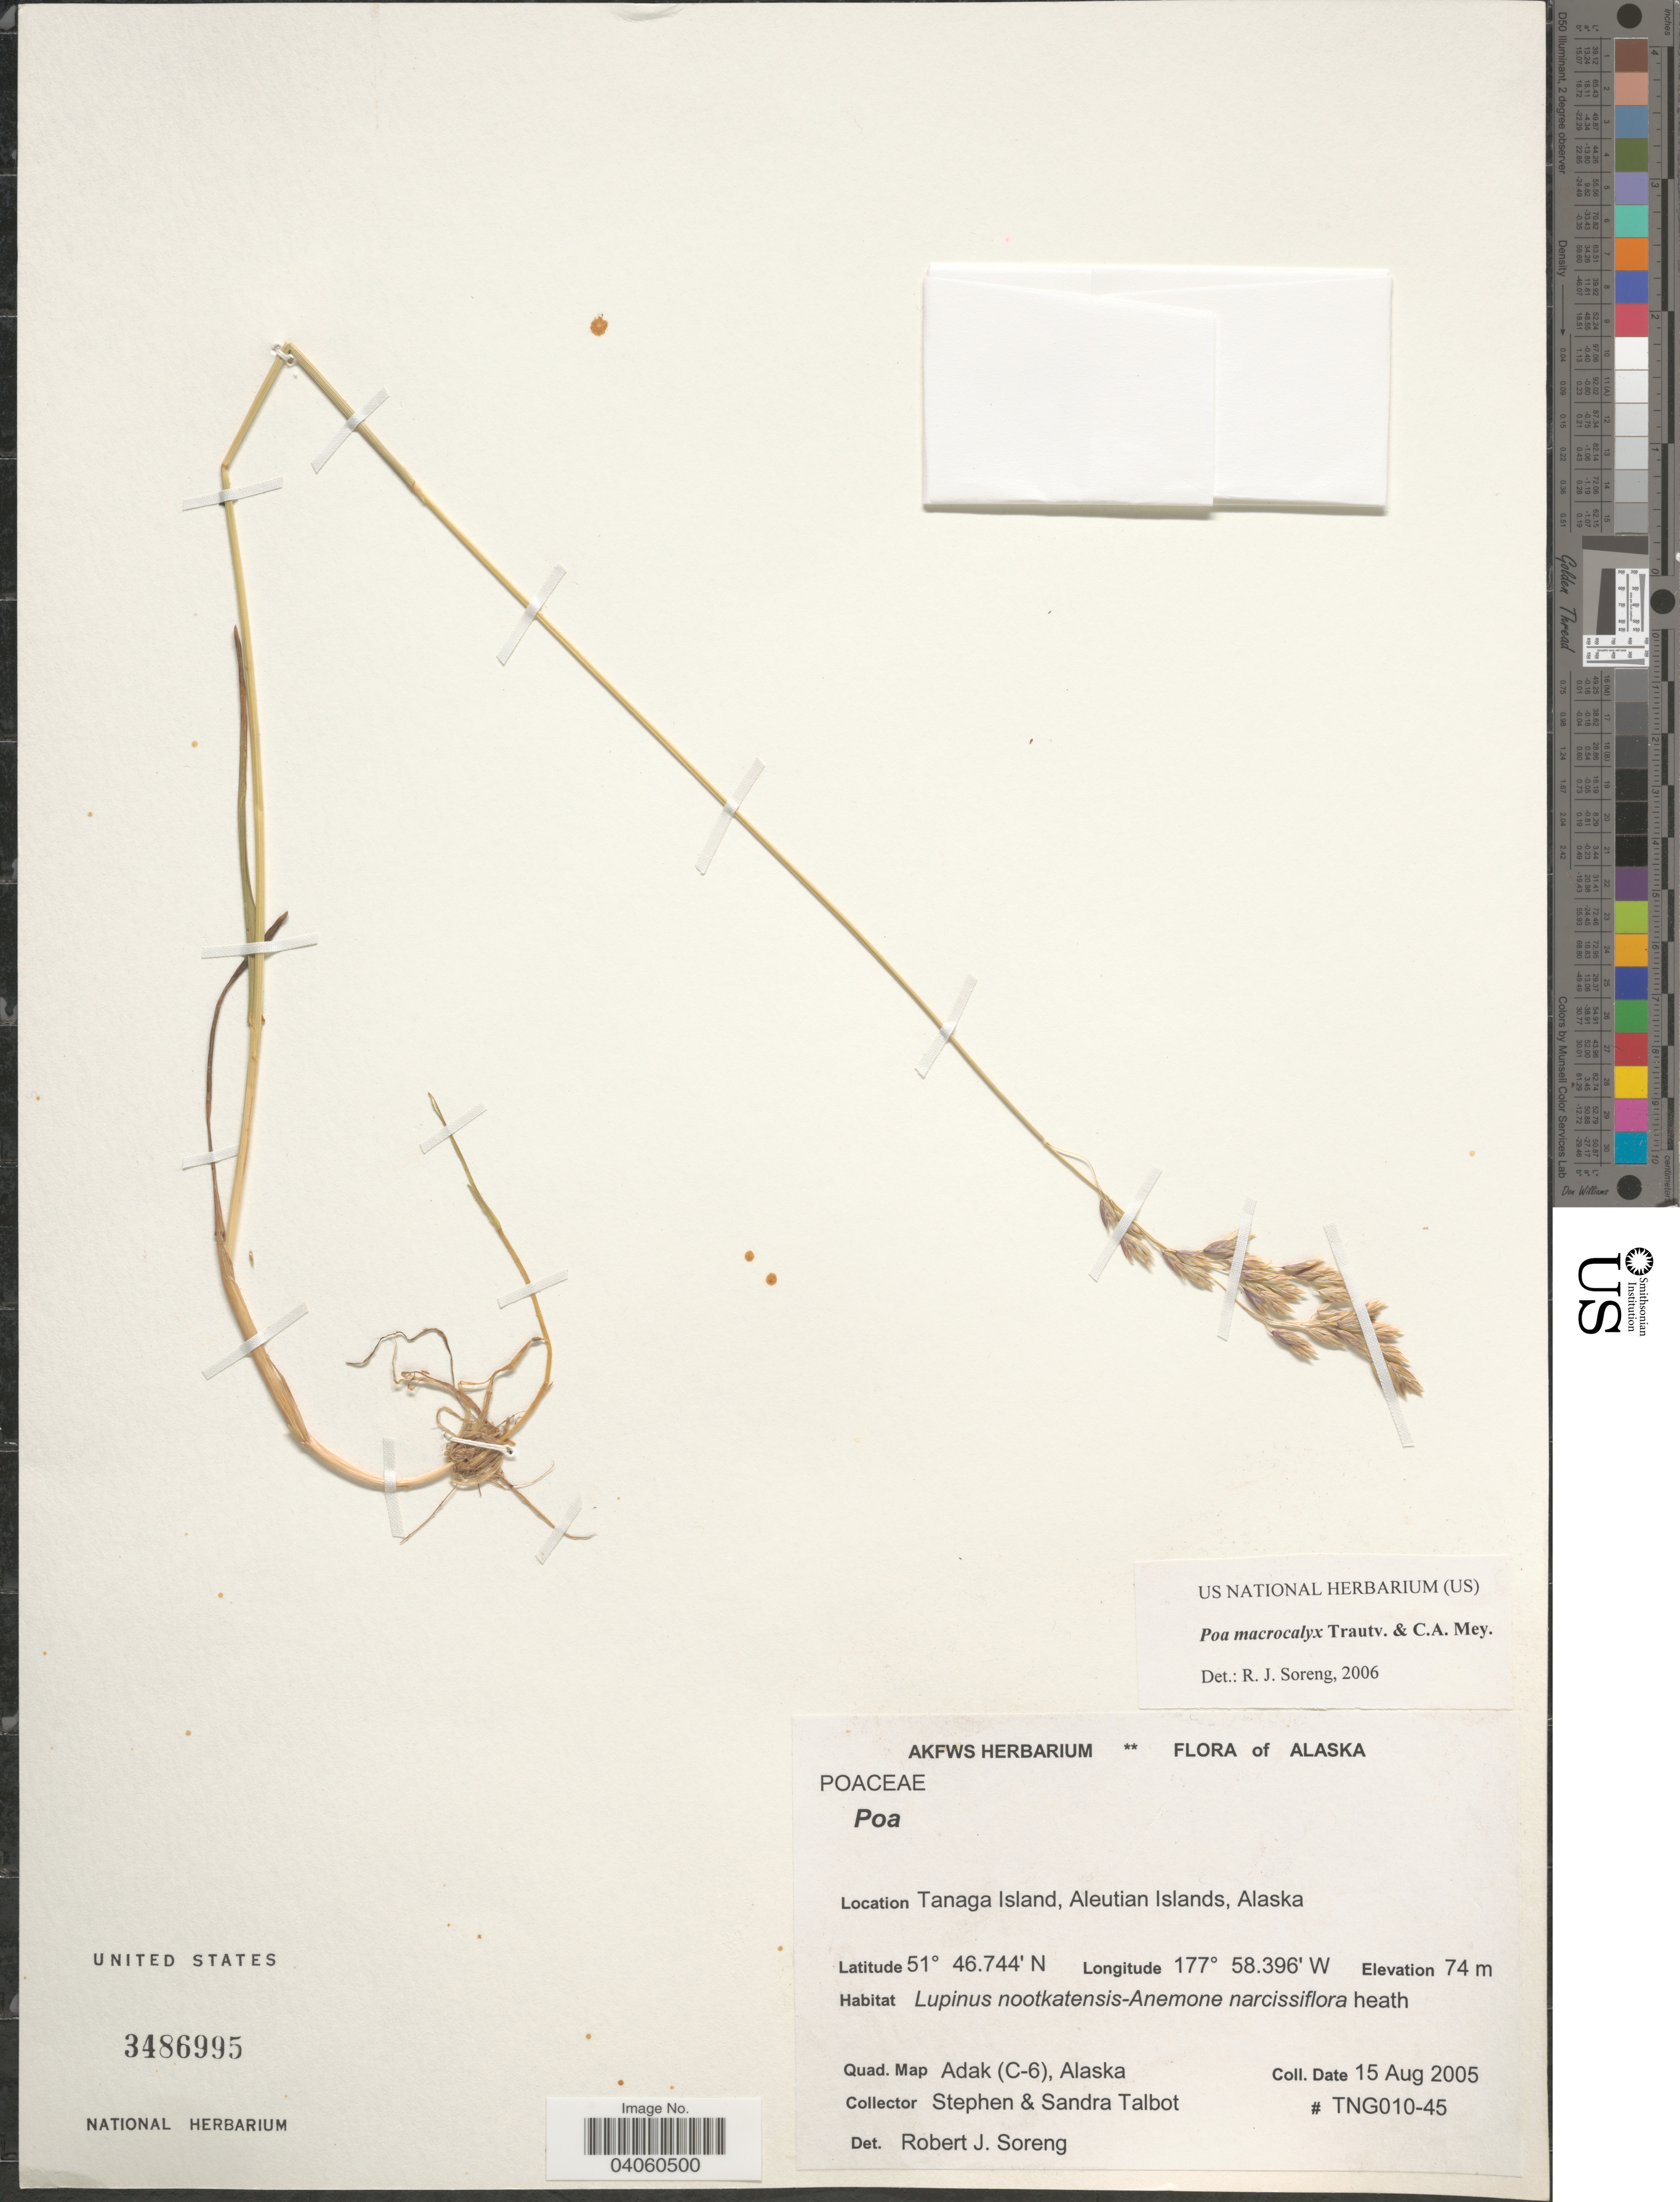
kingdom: Plantae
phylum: Tracheophyta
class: Liliopsida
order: Poales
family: Poaceae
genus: Poa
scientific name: Poa macrocalyx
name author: Trautv. & C.A. Mey.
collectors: S. S. Talbot & S. Talbot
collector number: TNG010-45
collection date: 2005-08-15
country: United States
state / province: Alaska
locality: Tanaga Island, Aleutian Islands. Quad. Map Adak (C-6).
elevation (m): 74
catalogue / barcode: US 3486995